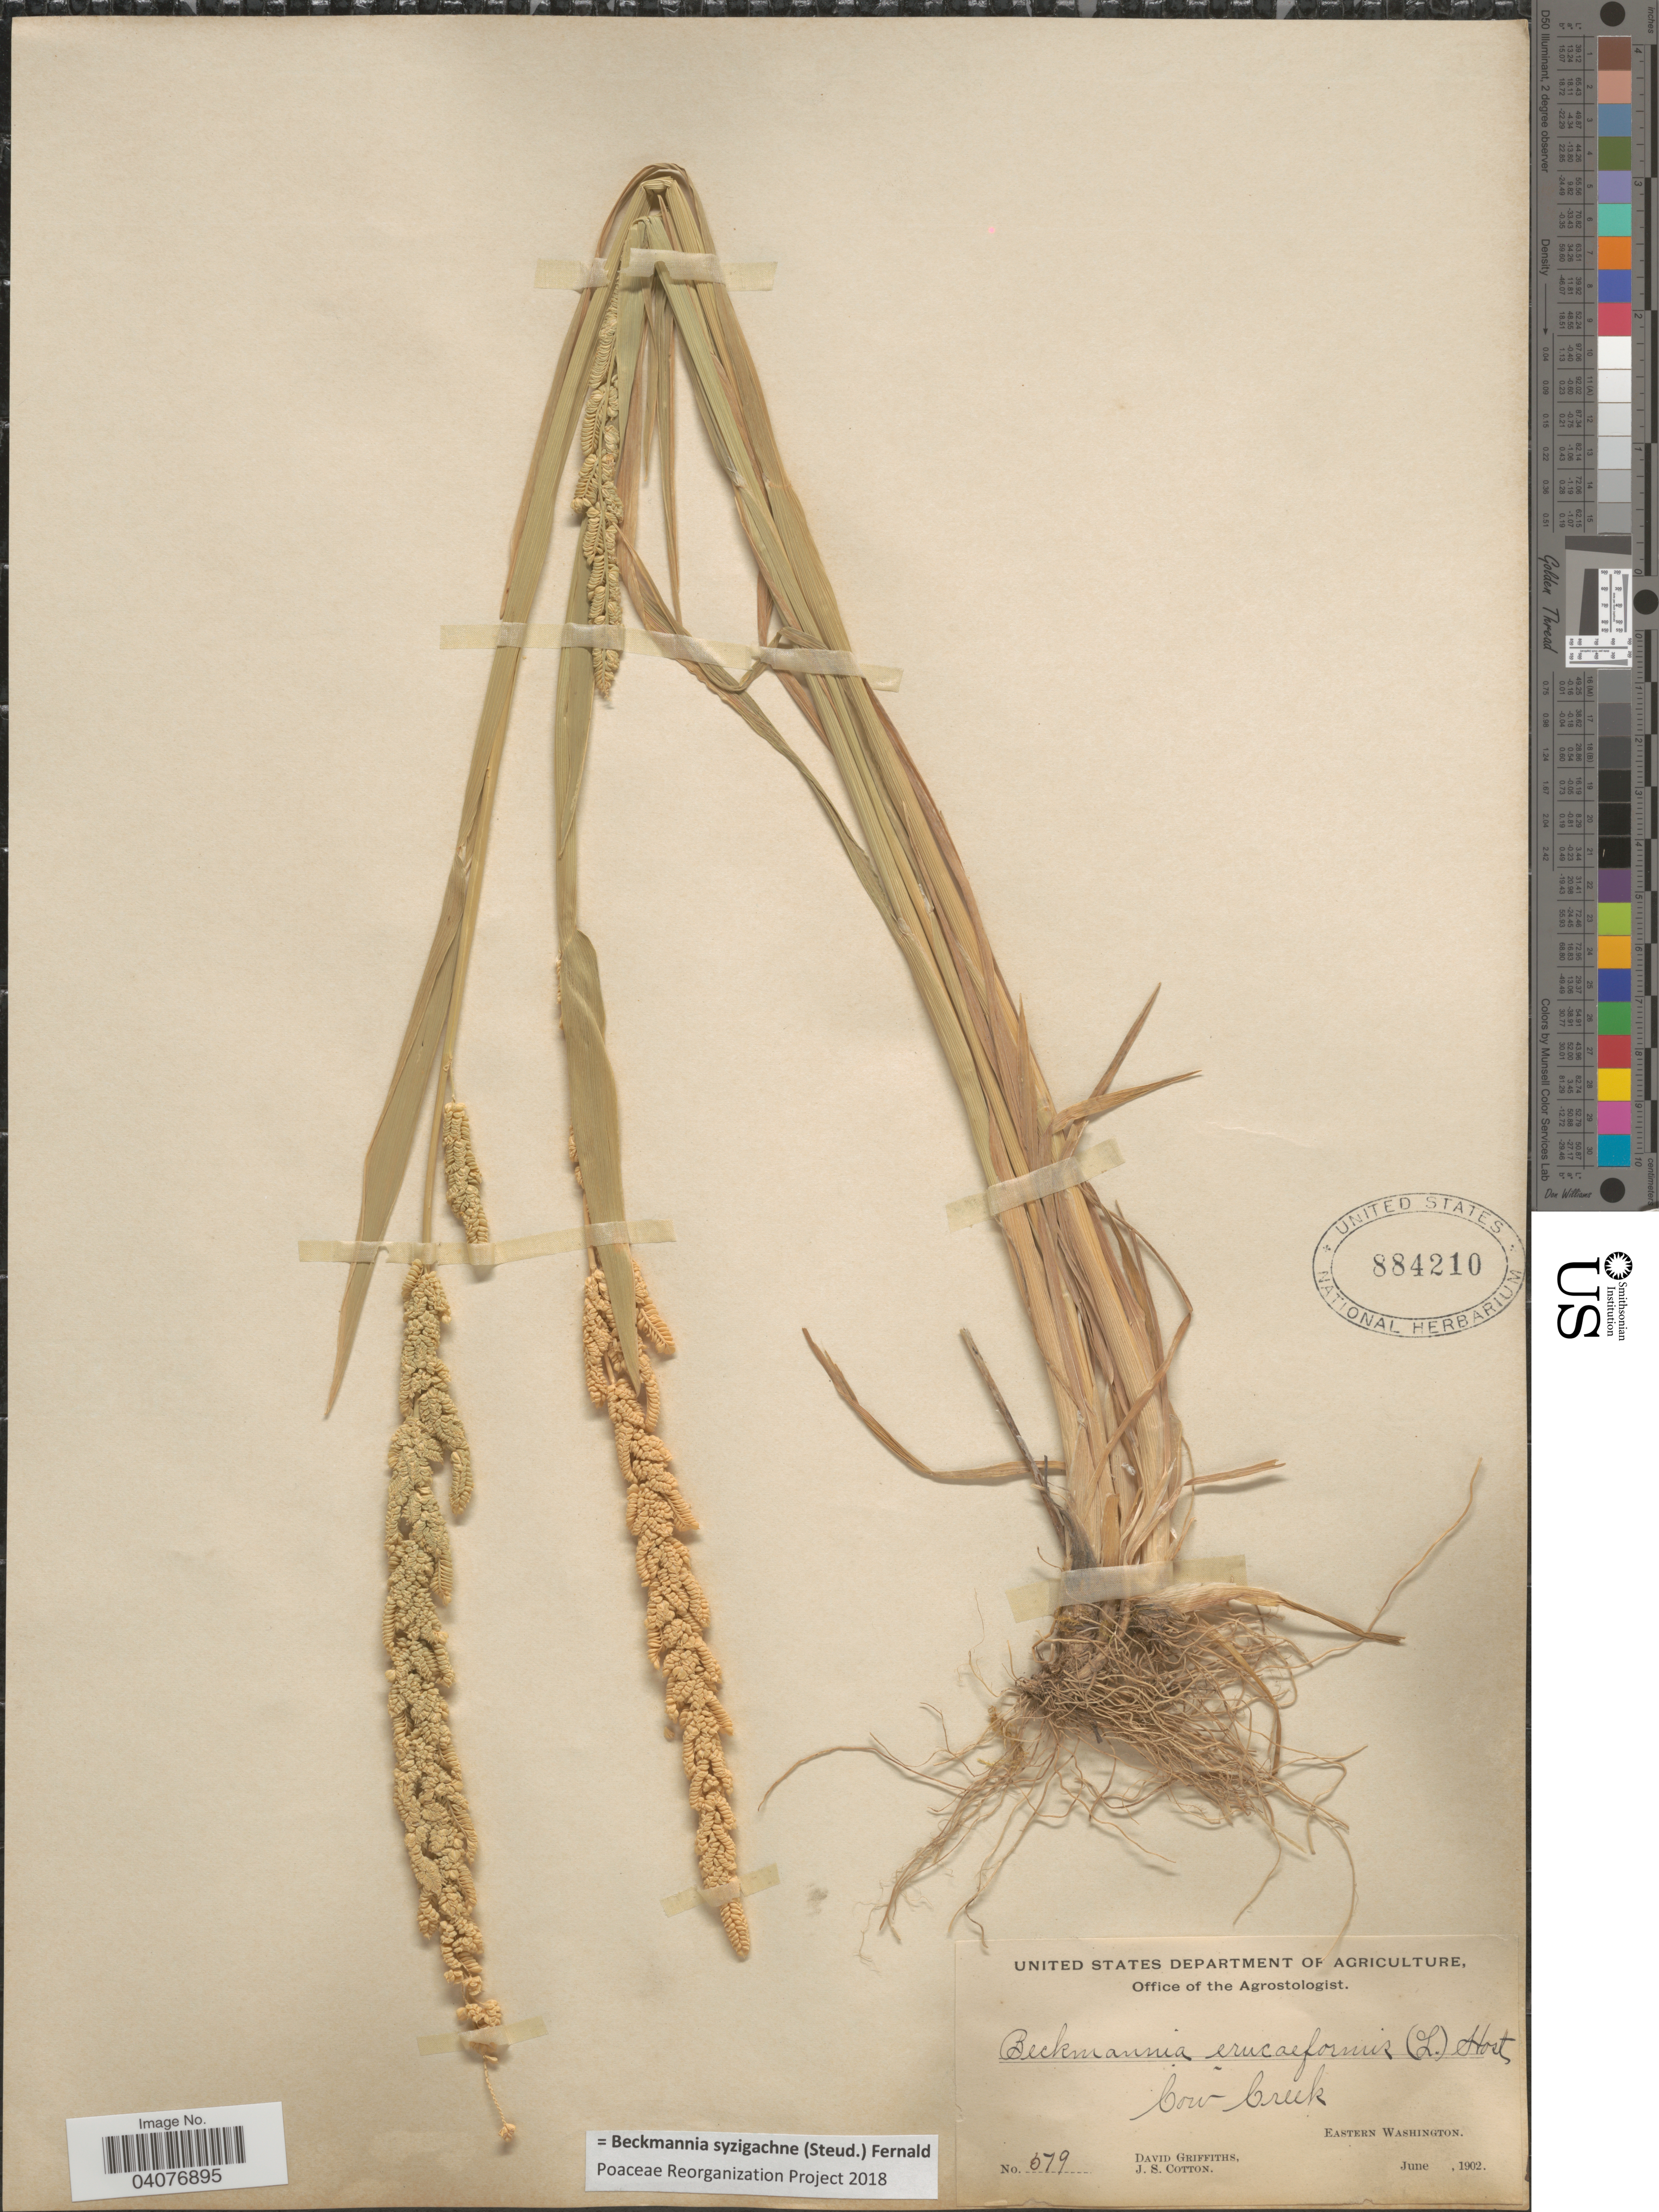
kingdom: Plantae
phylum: Tracheophyta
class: Liliopsida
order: Poales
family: Poaceae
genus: Beckmannia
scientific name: Beckmannia syzigachne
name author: (Steud.) Fernald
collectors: D. Griffiths & J. S. Cotton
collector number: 679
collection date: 1902-06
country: United States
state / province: Washington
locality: Cow Creek. Eastern Washington.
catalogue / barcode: US 884210